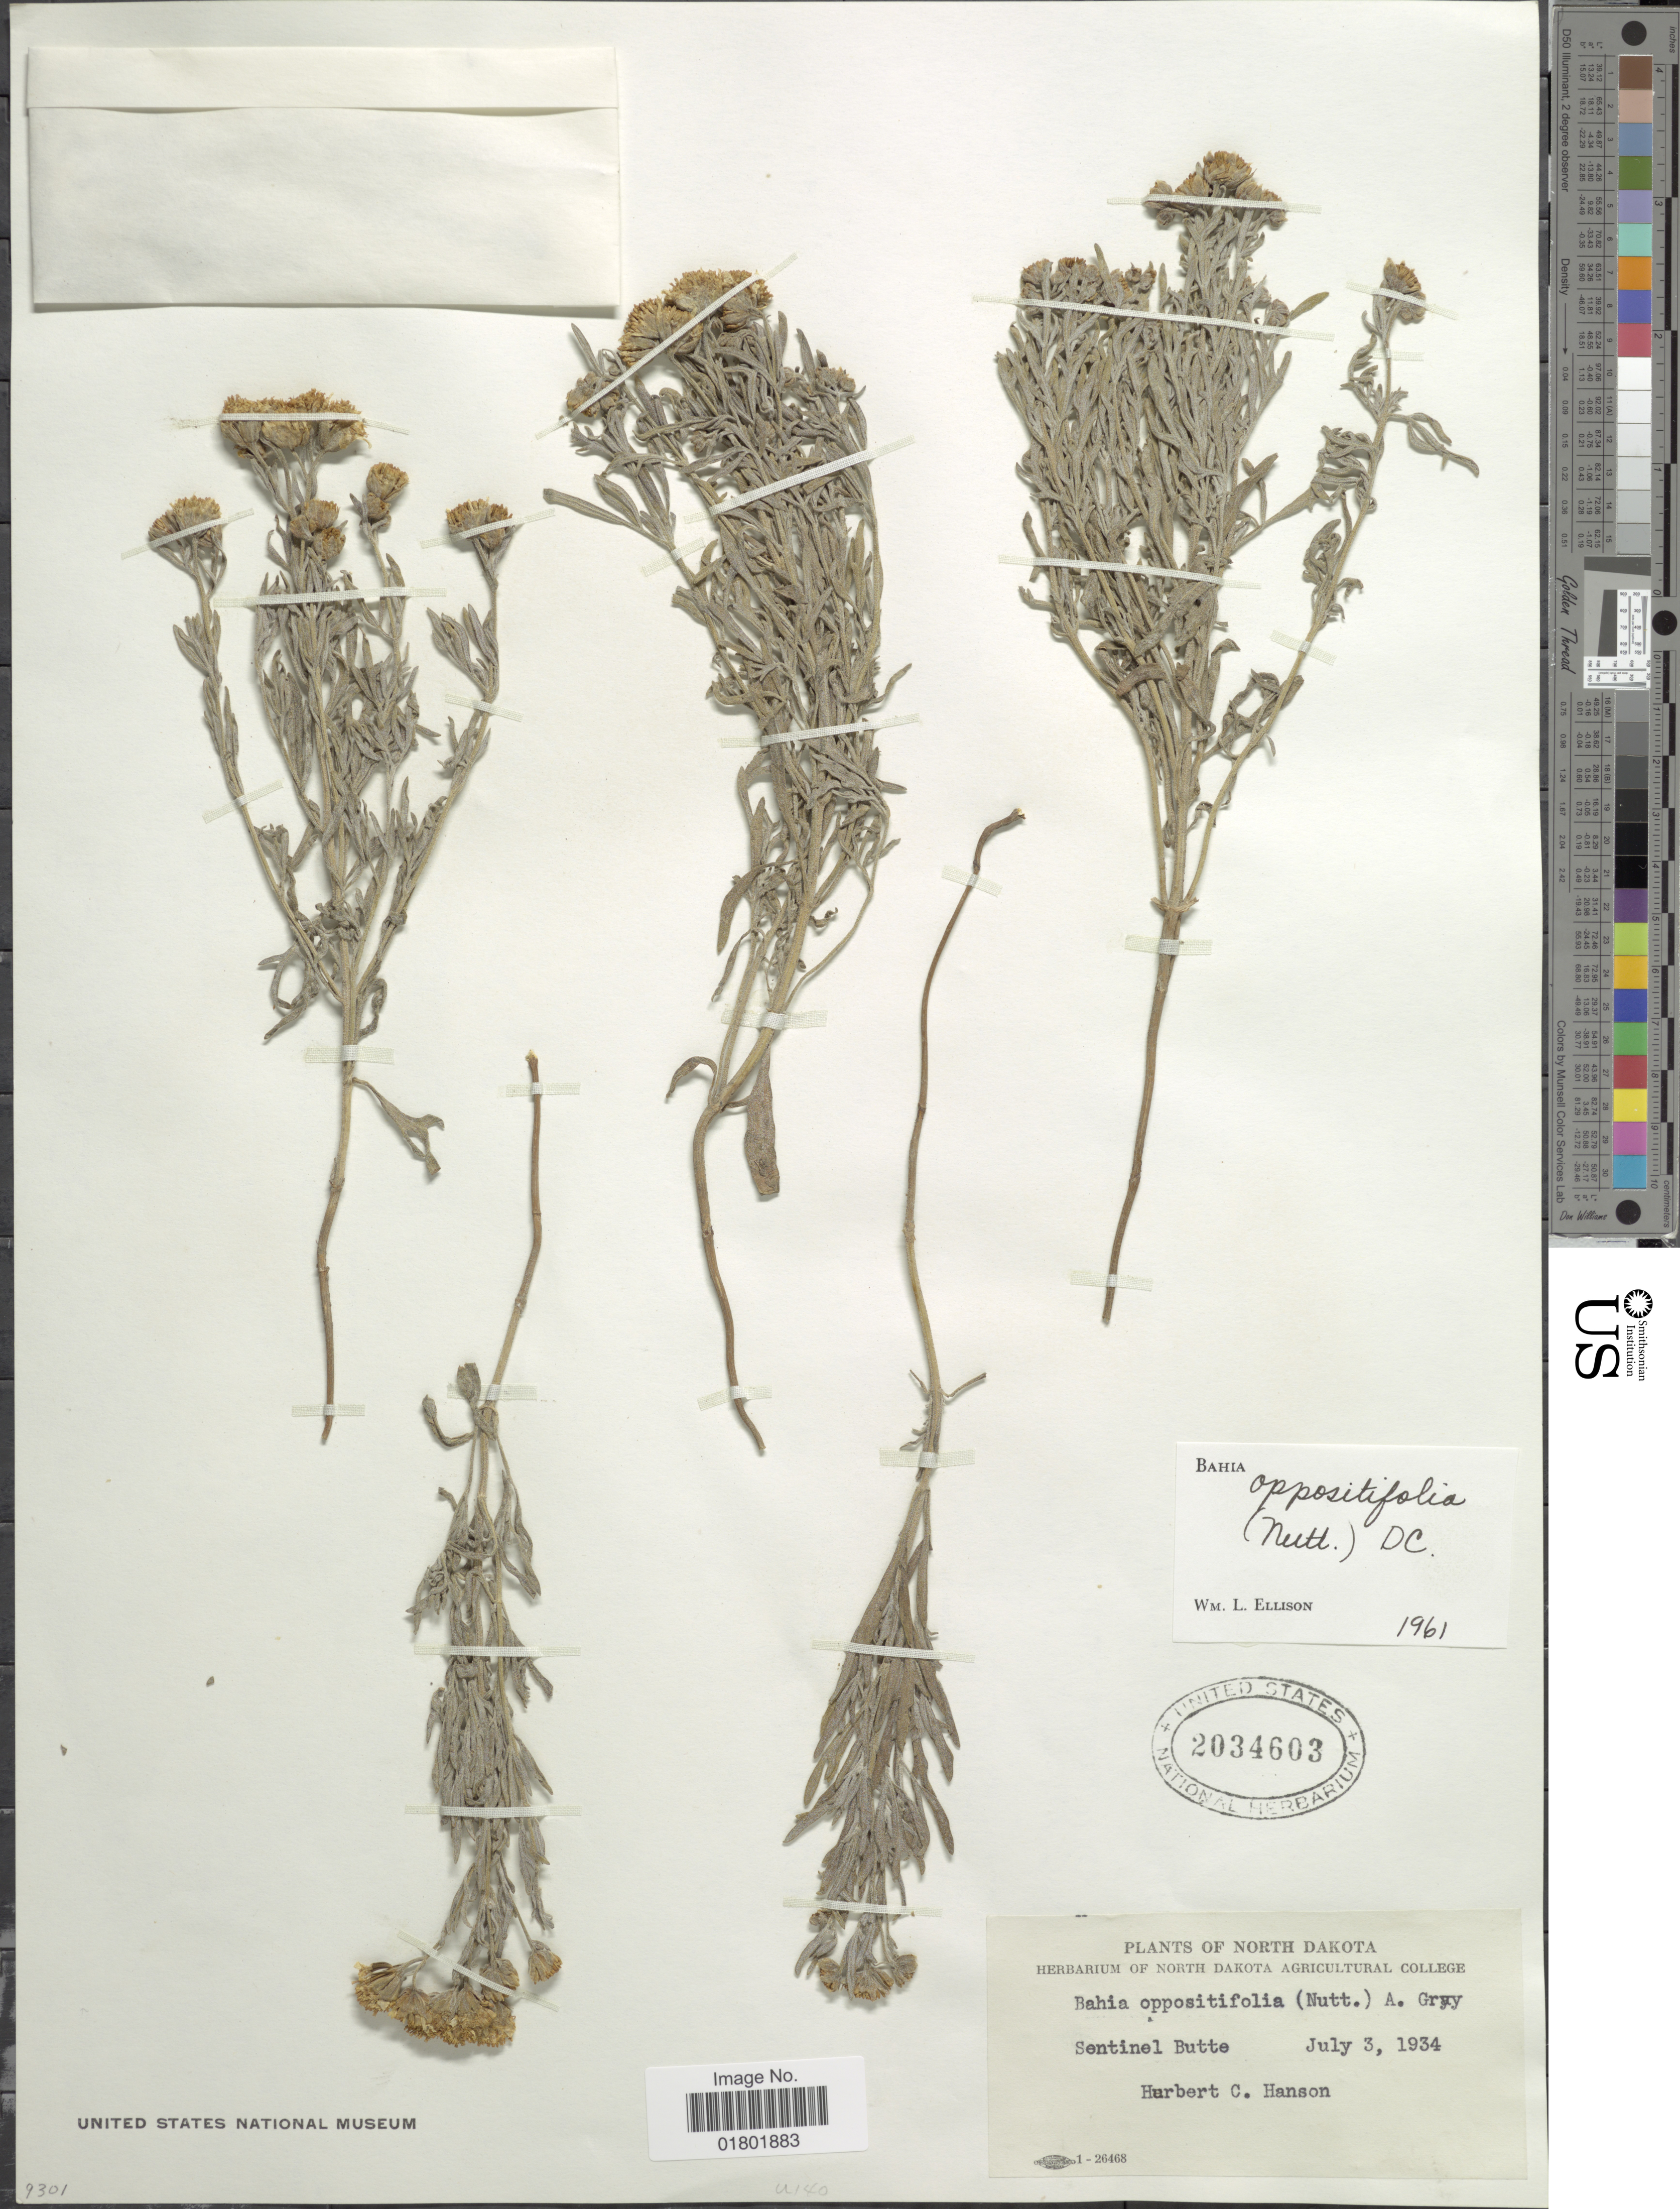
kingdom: Plantae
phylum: Tracheophyta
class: Magnoliopsida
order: Asterales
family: Asteraceae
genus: Bahia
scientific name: Bahia oppositifolia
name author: Nutt.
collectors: H. Hanson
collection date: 1934-07-03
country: United States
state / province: North Dakota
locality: Sentinel Butte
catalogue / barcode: US 2034603